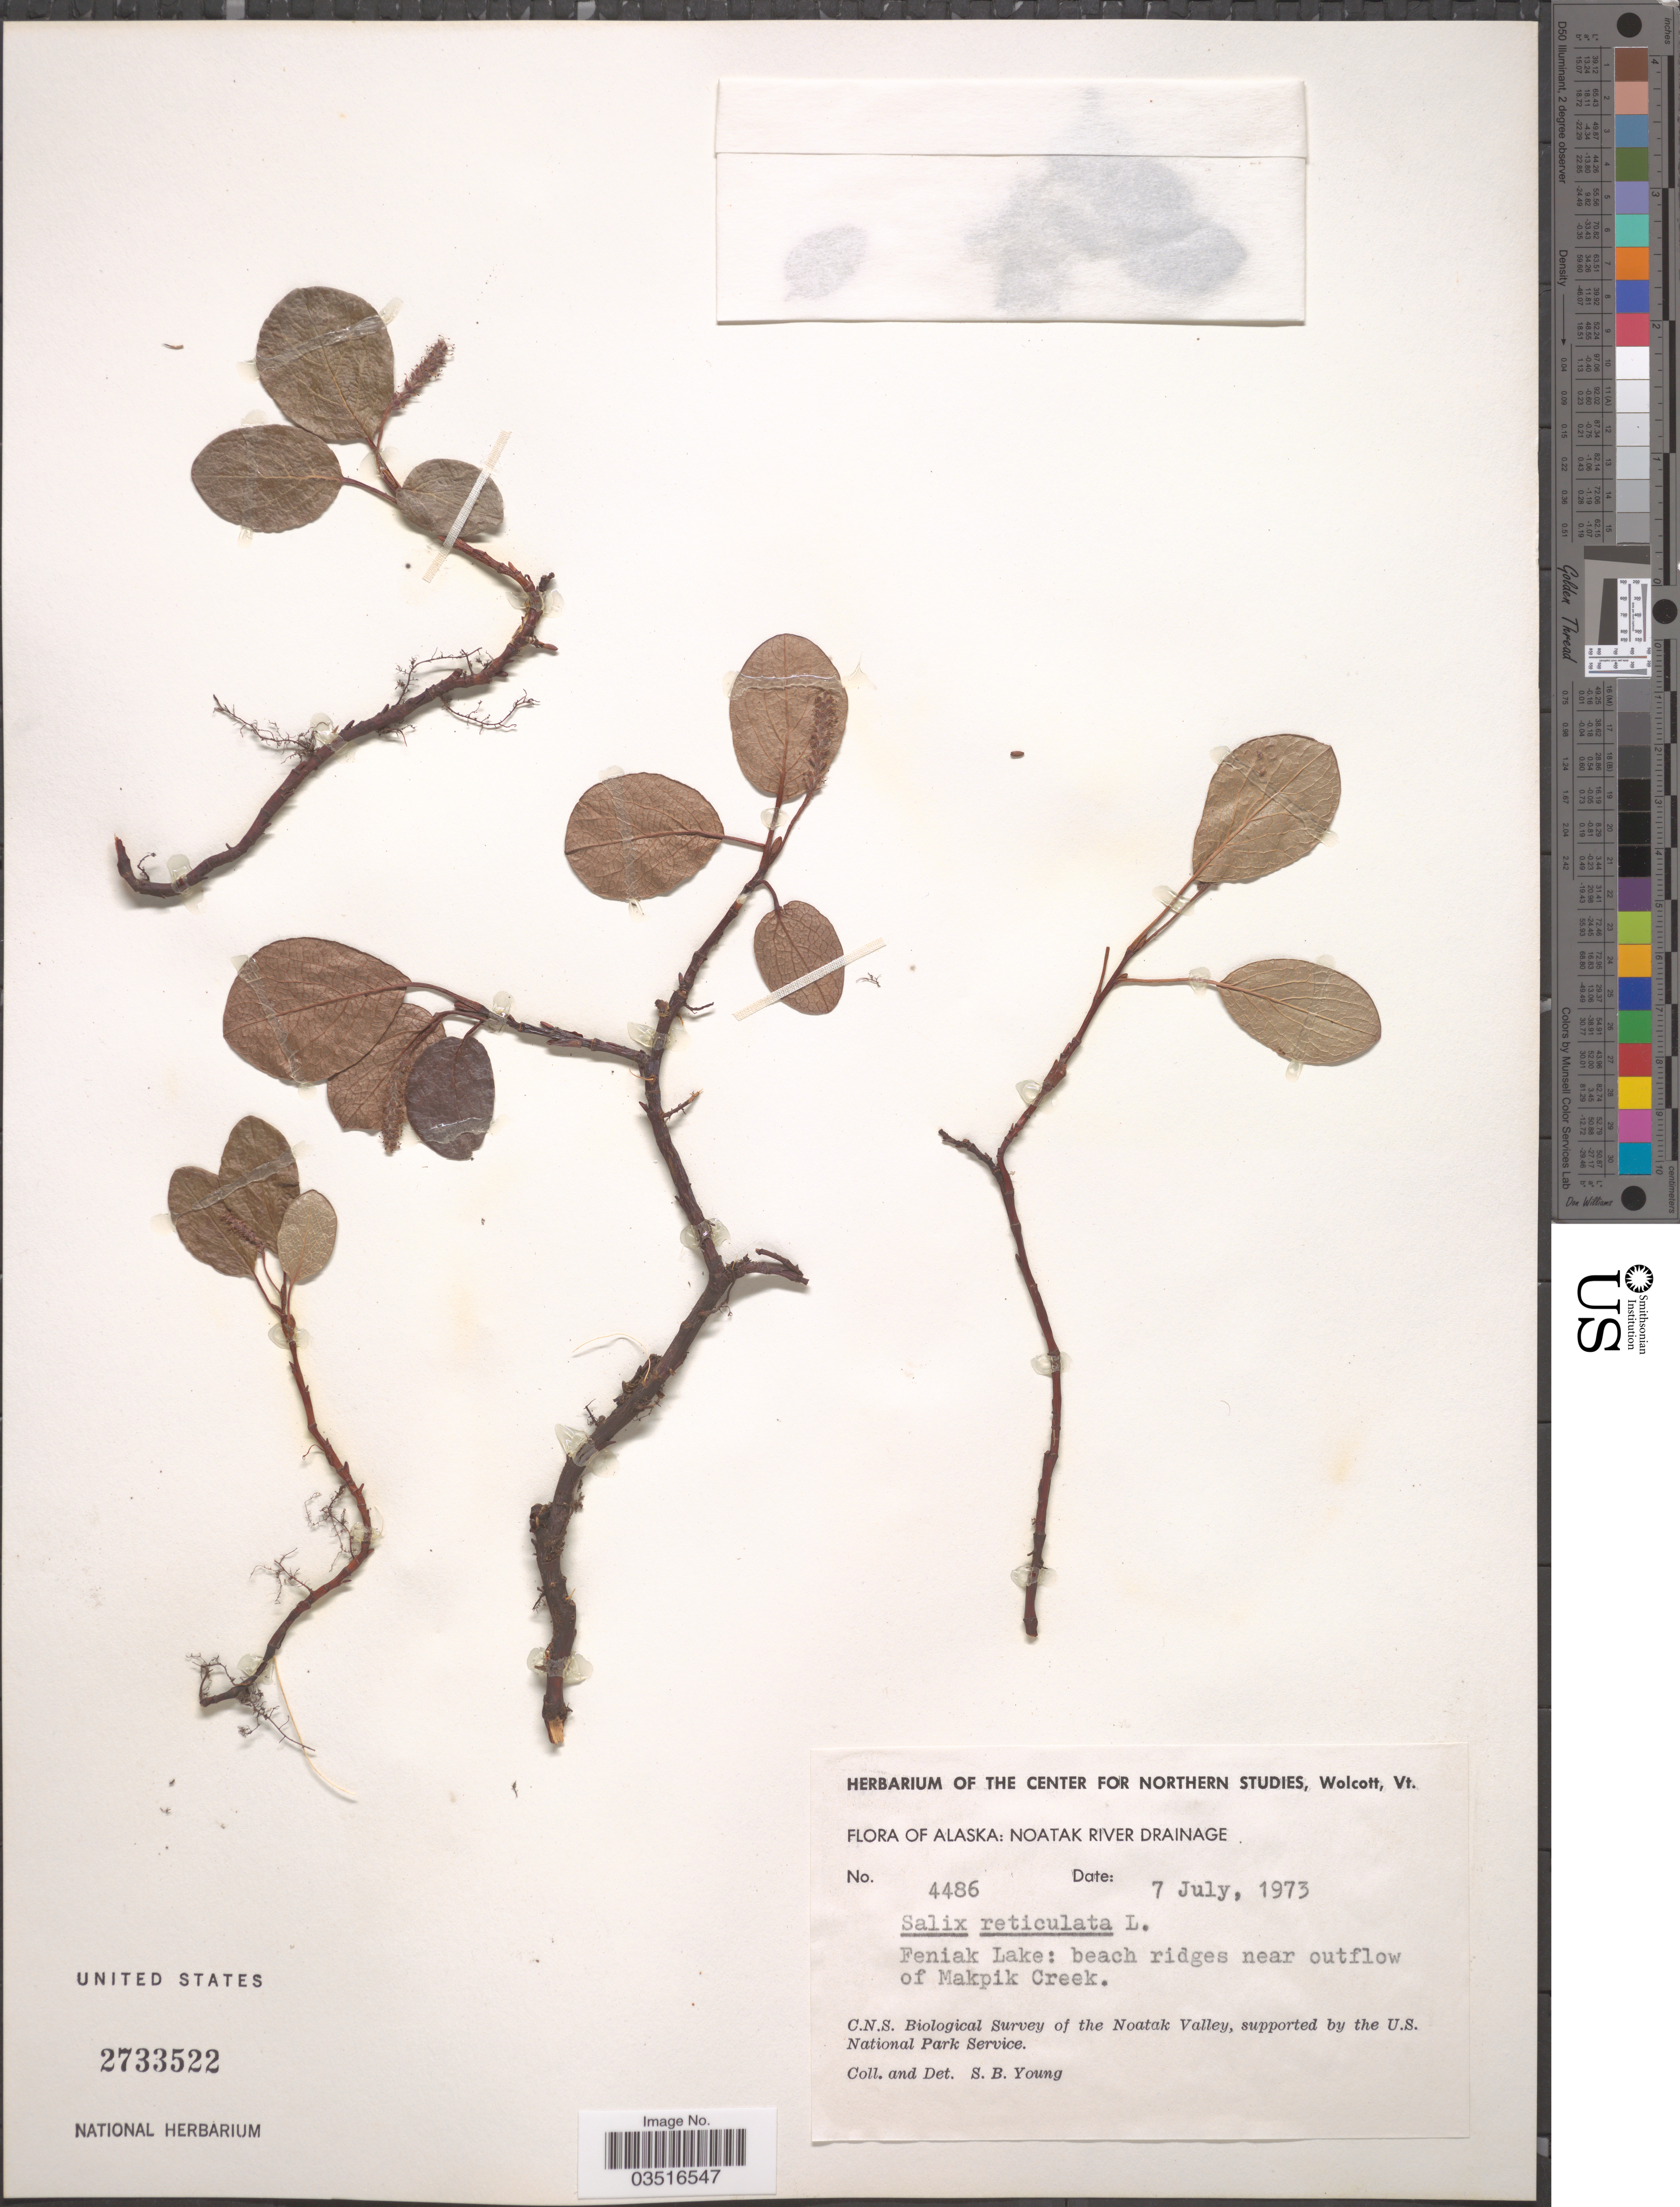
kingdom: Plantae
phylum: Tracheophyta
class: Magnoliopsida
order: Malpighiales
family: Salicaceae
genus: Salix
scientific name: Salix reticulata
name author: L.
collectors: S. Young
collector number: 4486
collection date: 1973-07-07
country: United States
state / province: Alaska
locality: Noatak River Drainage. Feniak Lake: beach ridges near outflow of Makpik Creek. Noatak Valley.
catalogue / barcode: US 2733522